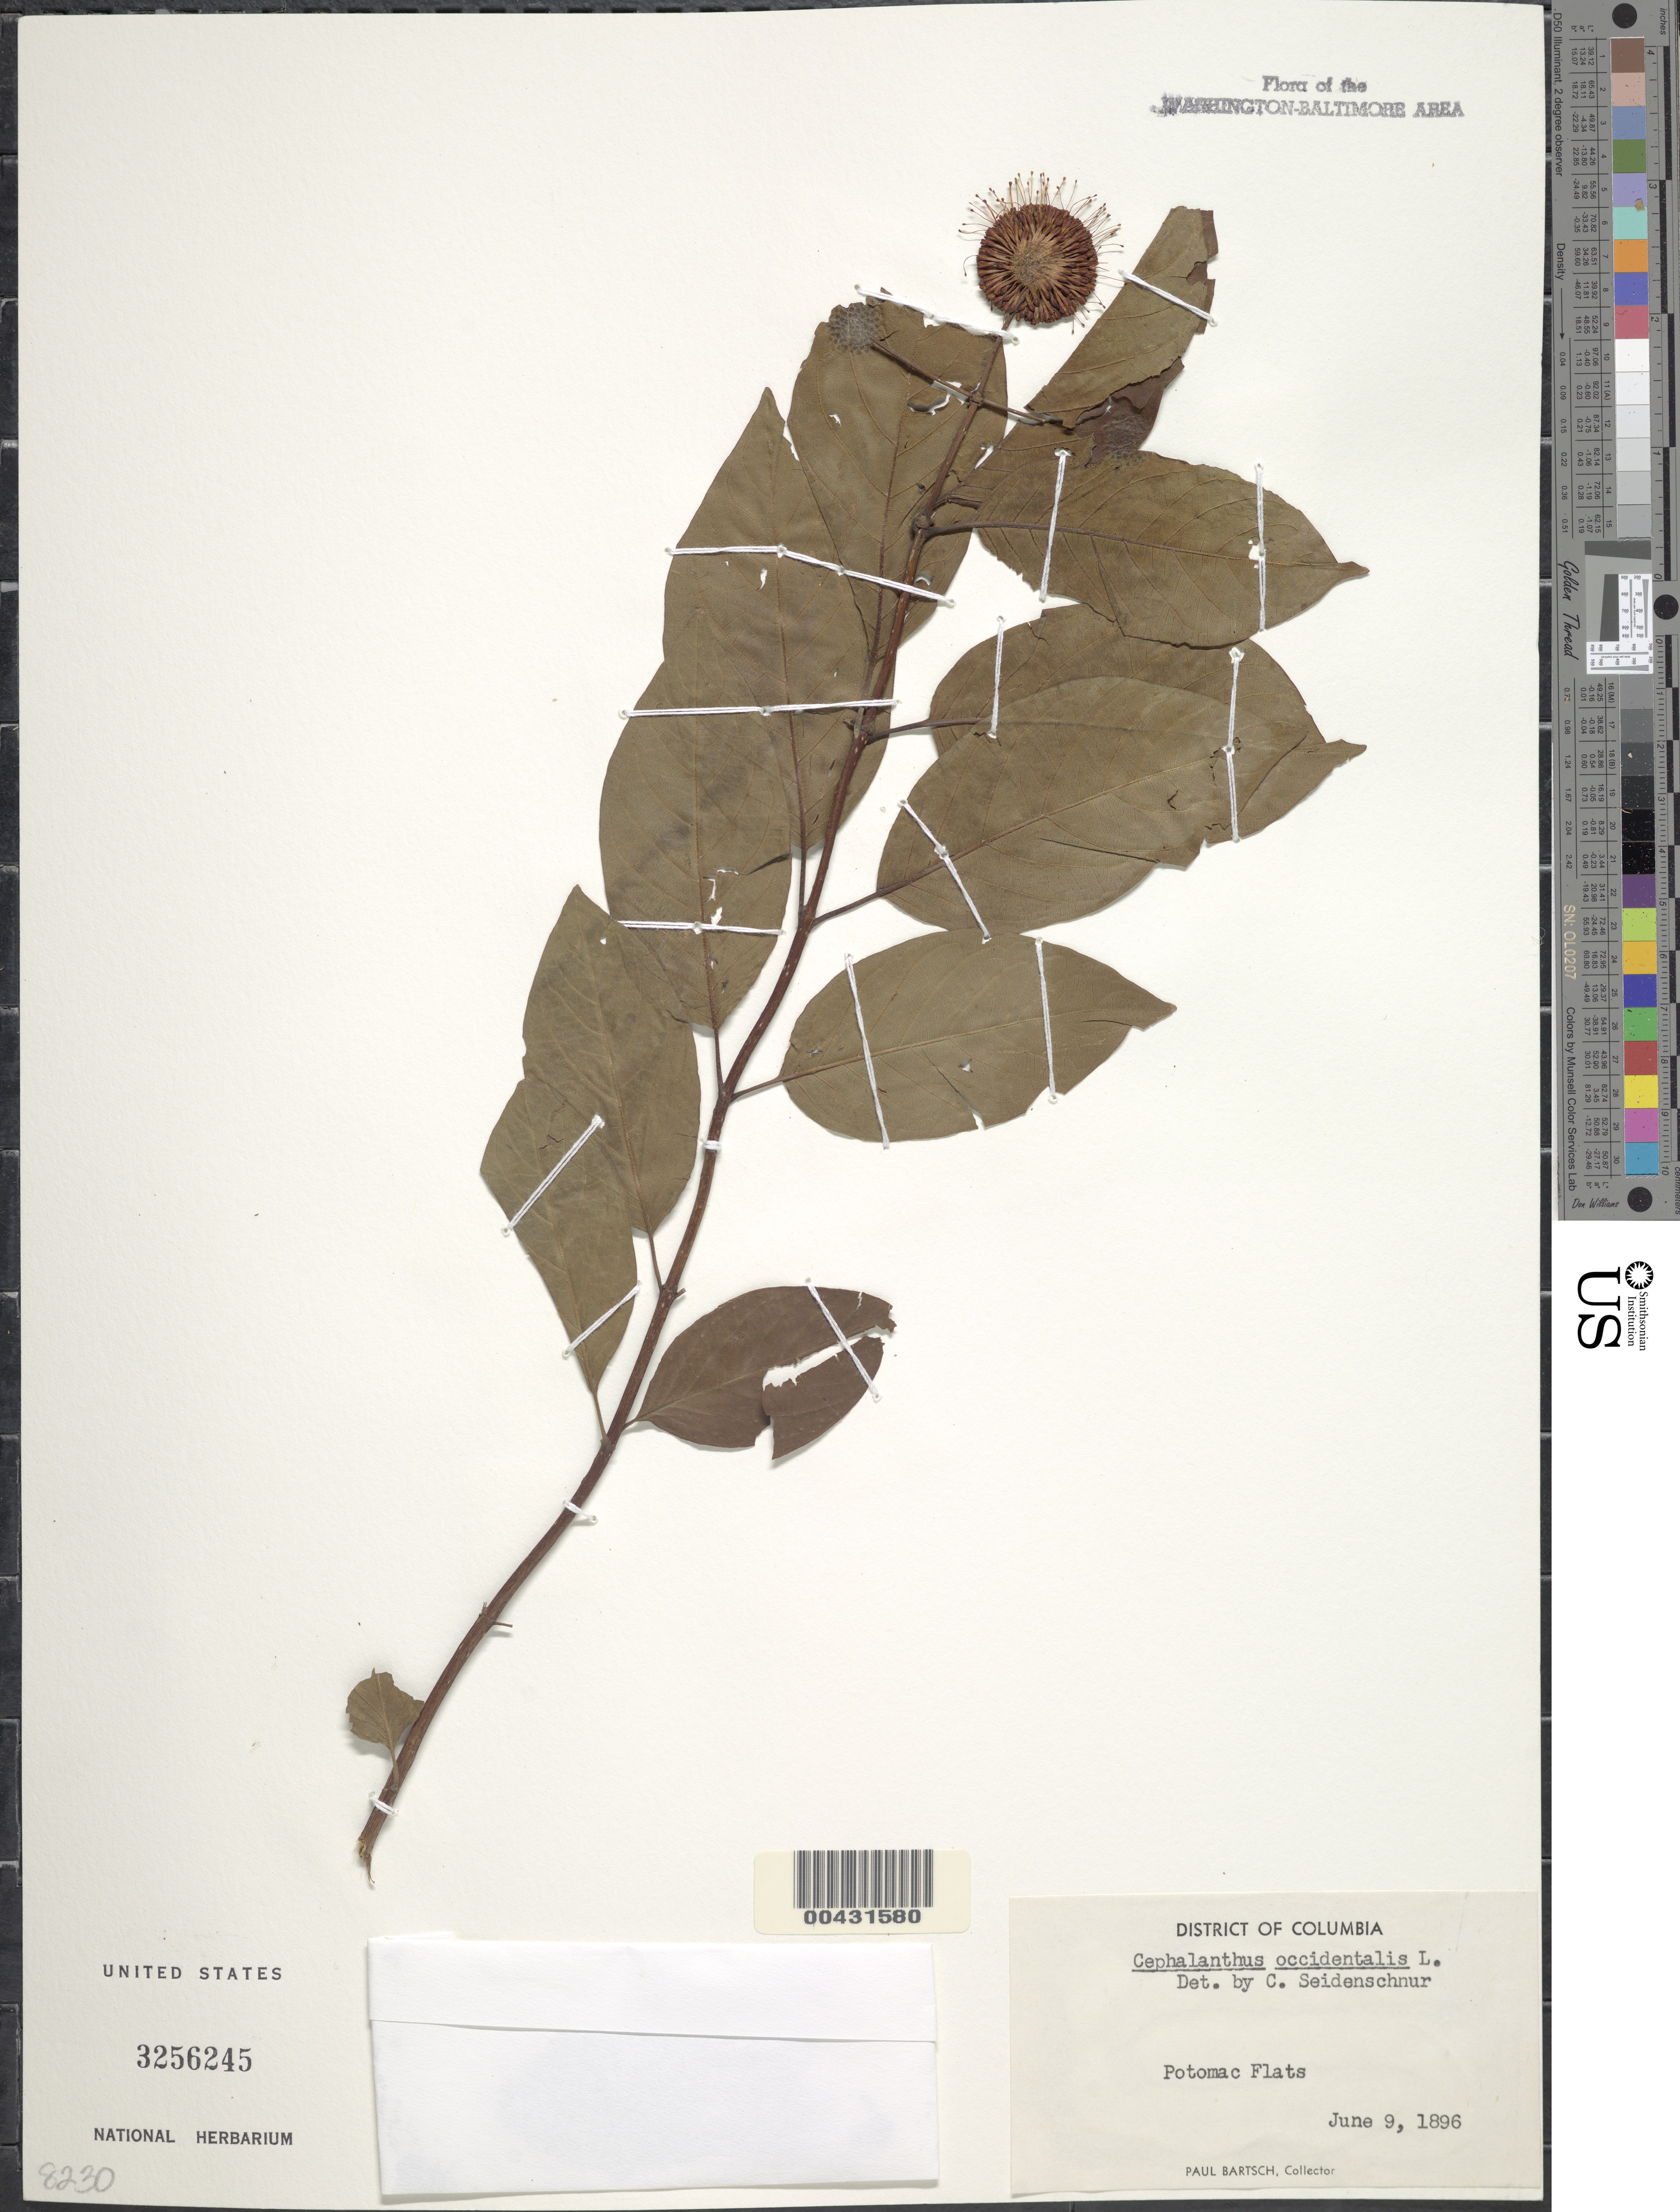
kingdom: Plantae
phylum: Tracheophyta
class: Magnoliopsida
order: Gentianales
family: Rubiaceae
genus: Cephalanthus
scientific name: Cephalanthus occidentalis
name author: L.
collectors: P. Bartsch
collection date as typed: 09 Jun 1896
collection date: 1896-06-09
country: United States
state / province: District of Columbia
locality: Potomac Flats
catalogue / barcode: US 3256245